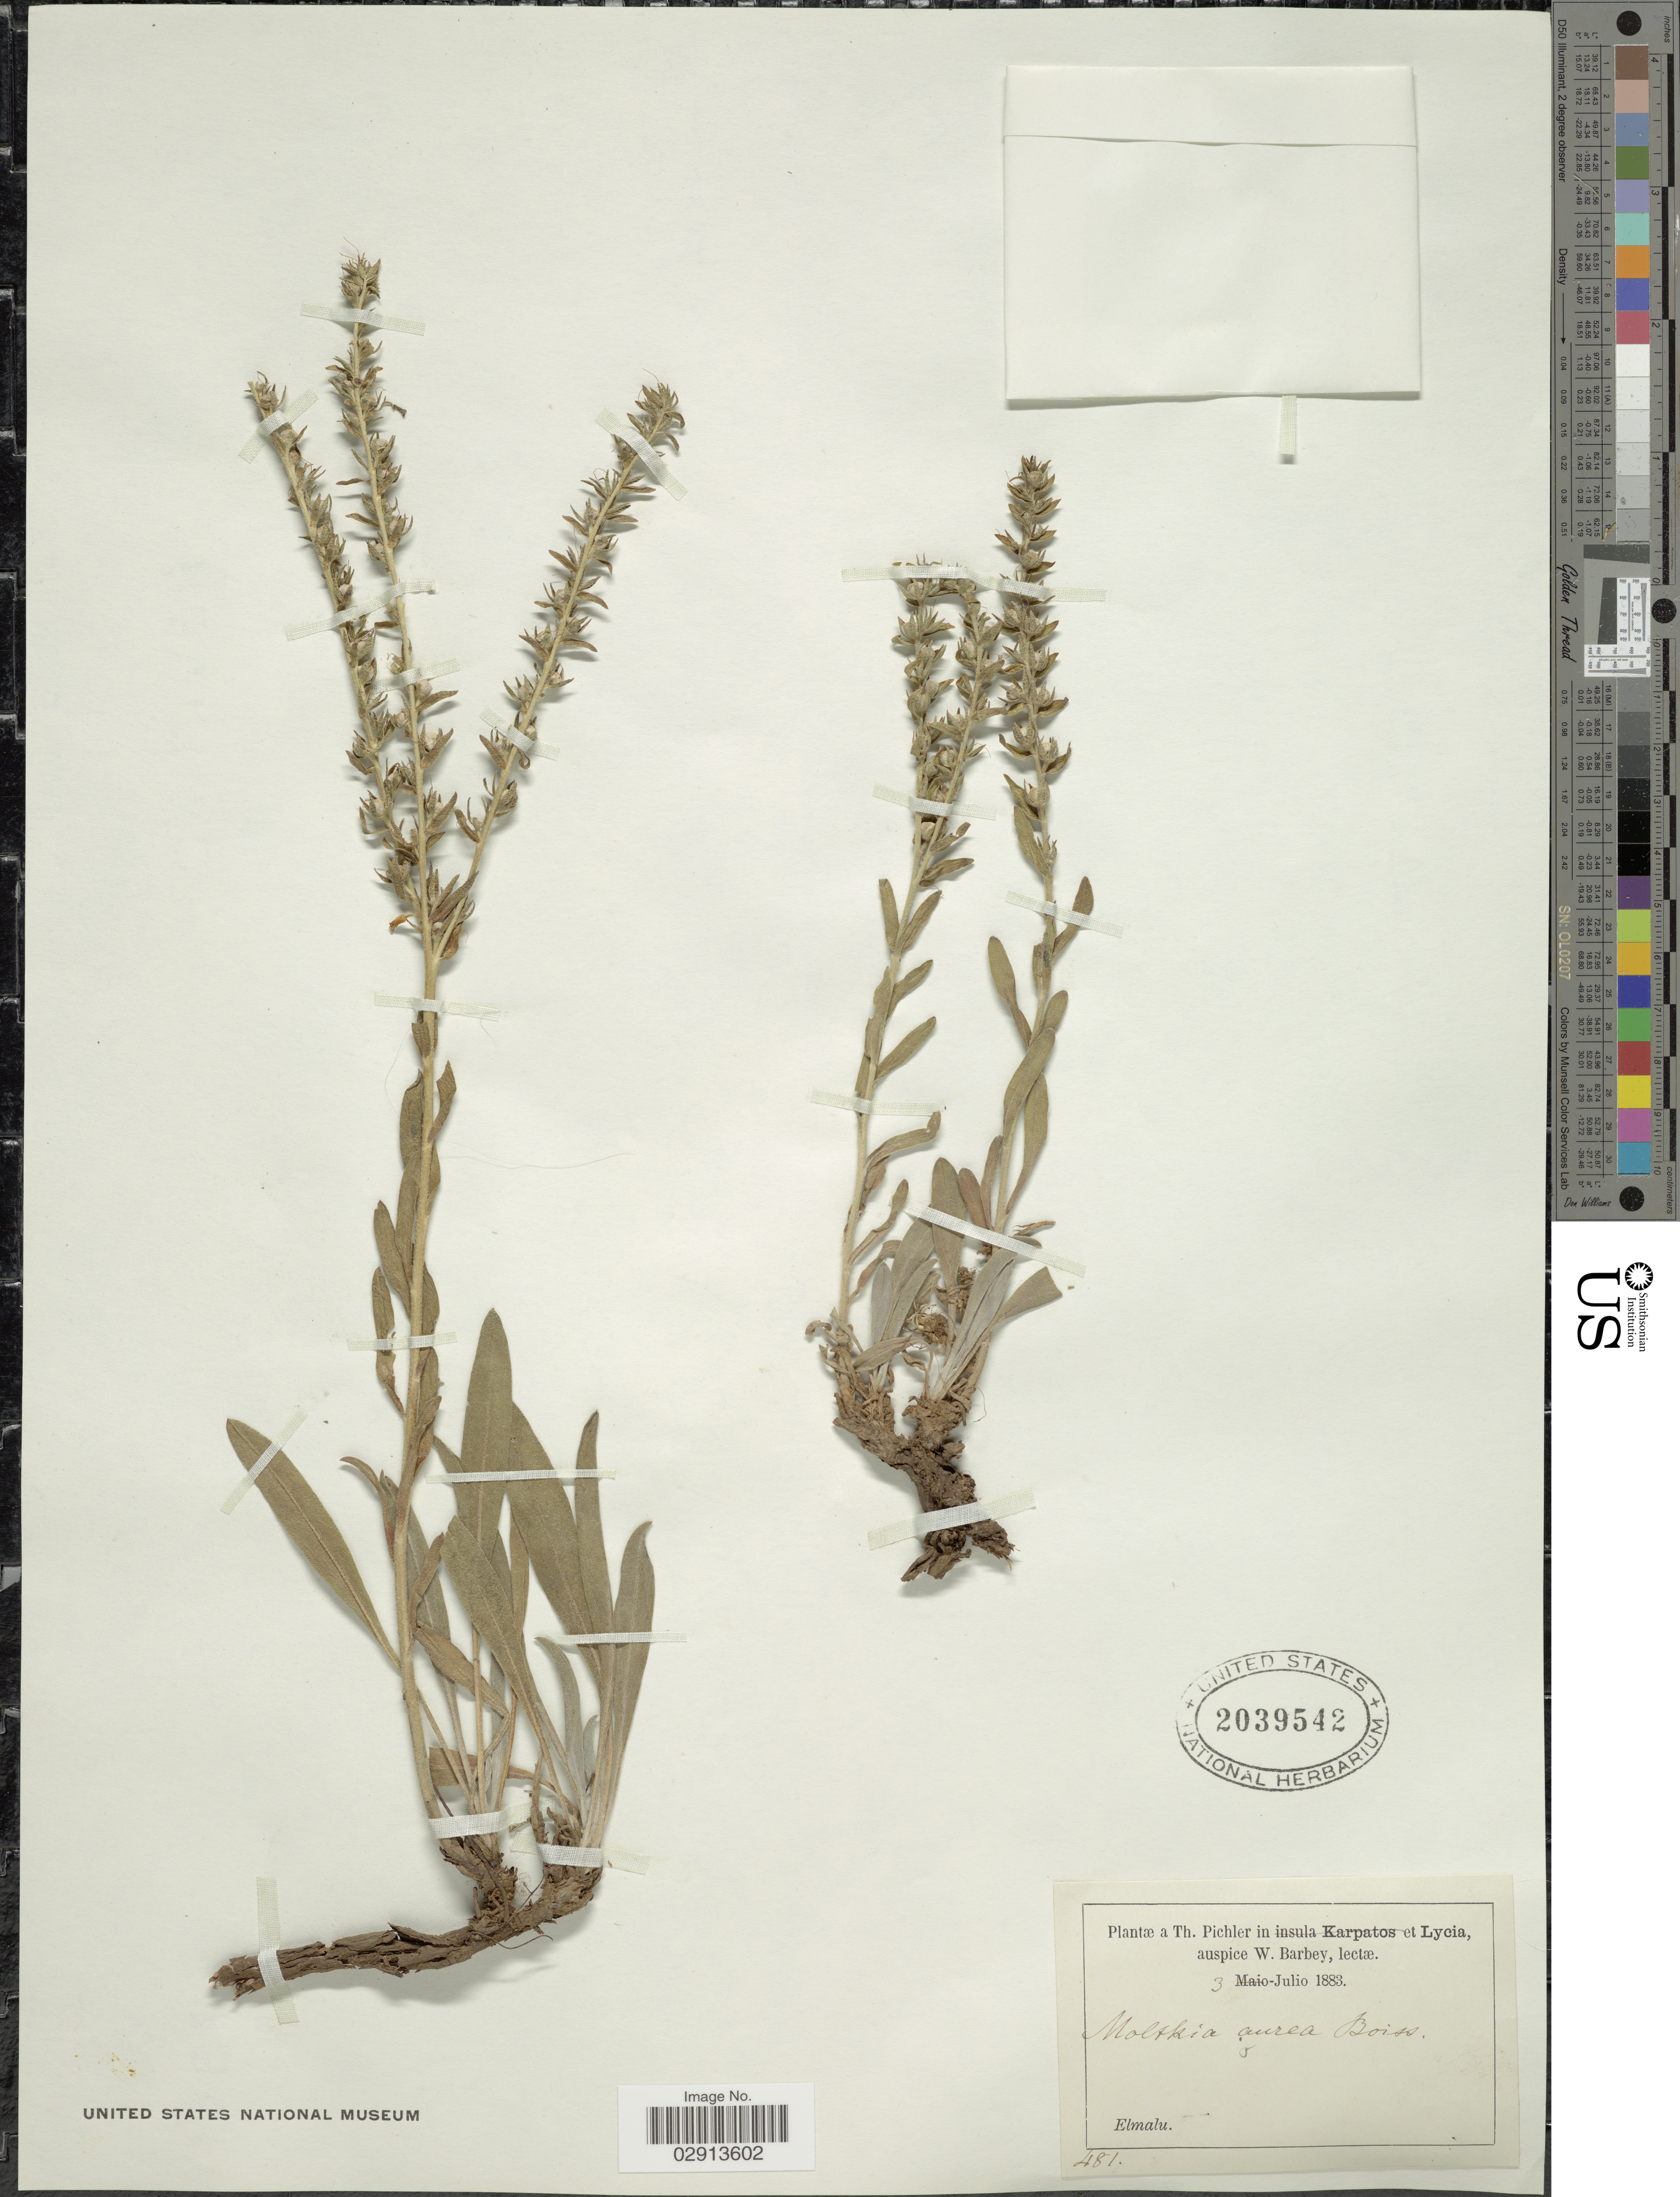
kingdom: Plantae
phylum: Tracheophyta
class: Magnoliopsida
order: Boraginales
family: Boraginaceae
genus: Moltkia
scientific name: Moltkia aurea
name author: Boiss.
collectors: T. Pichler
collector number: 481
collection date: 1883-07-03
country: Turkey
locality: In Lycia. Elmalu.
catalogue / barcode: US 2039542